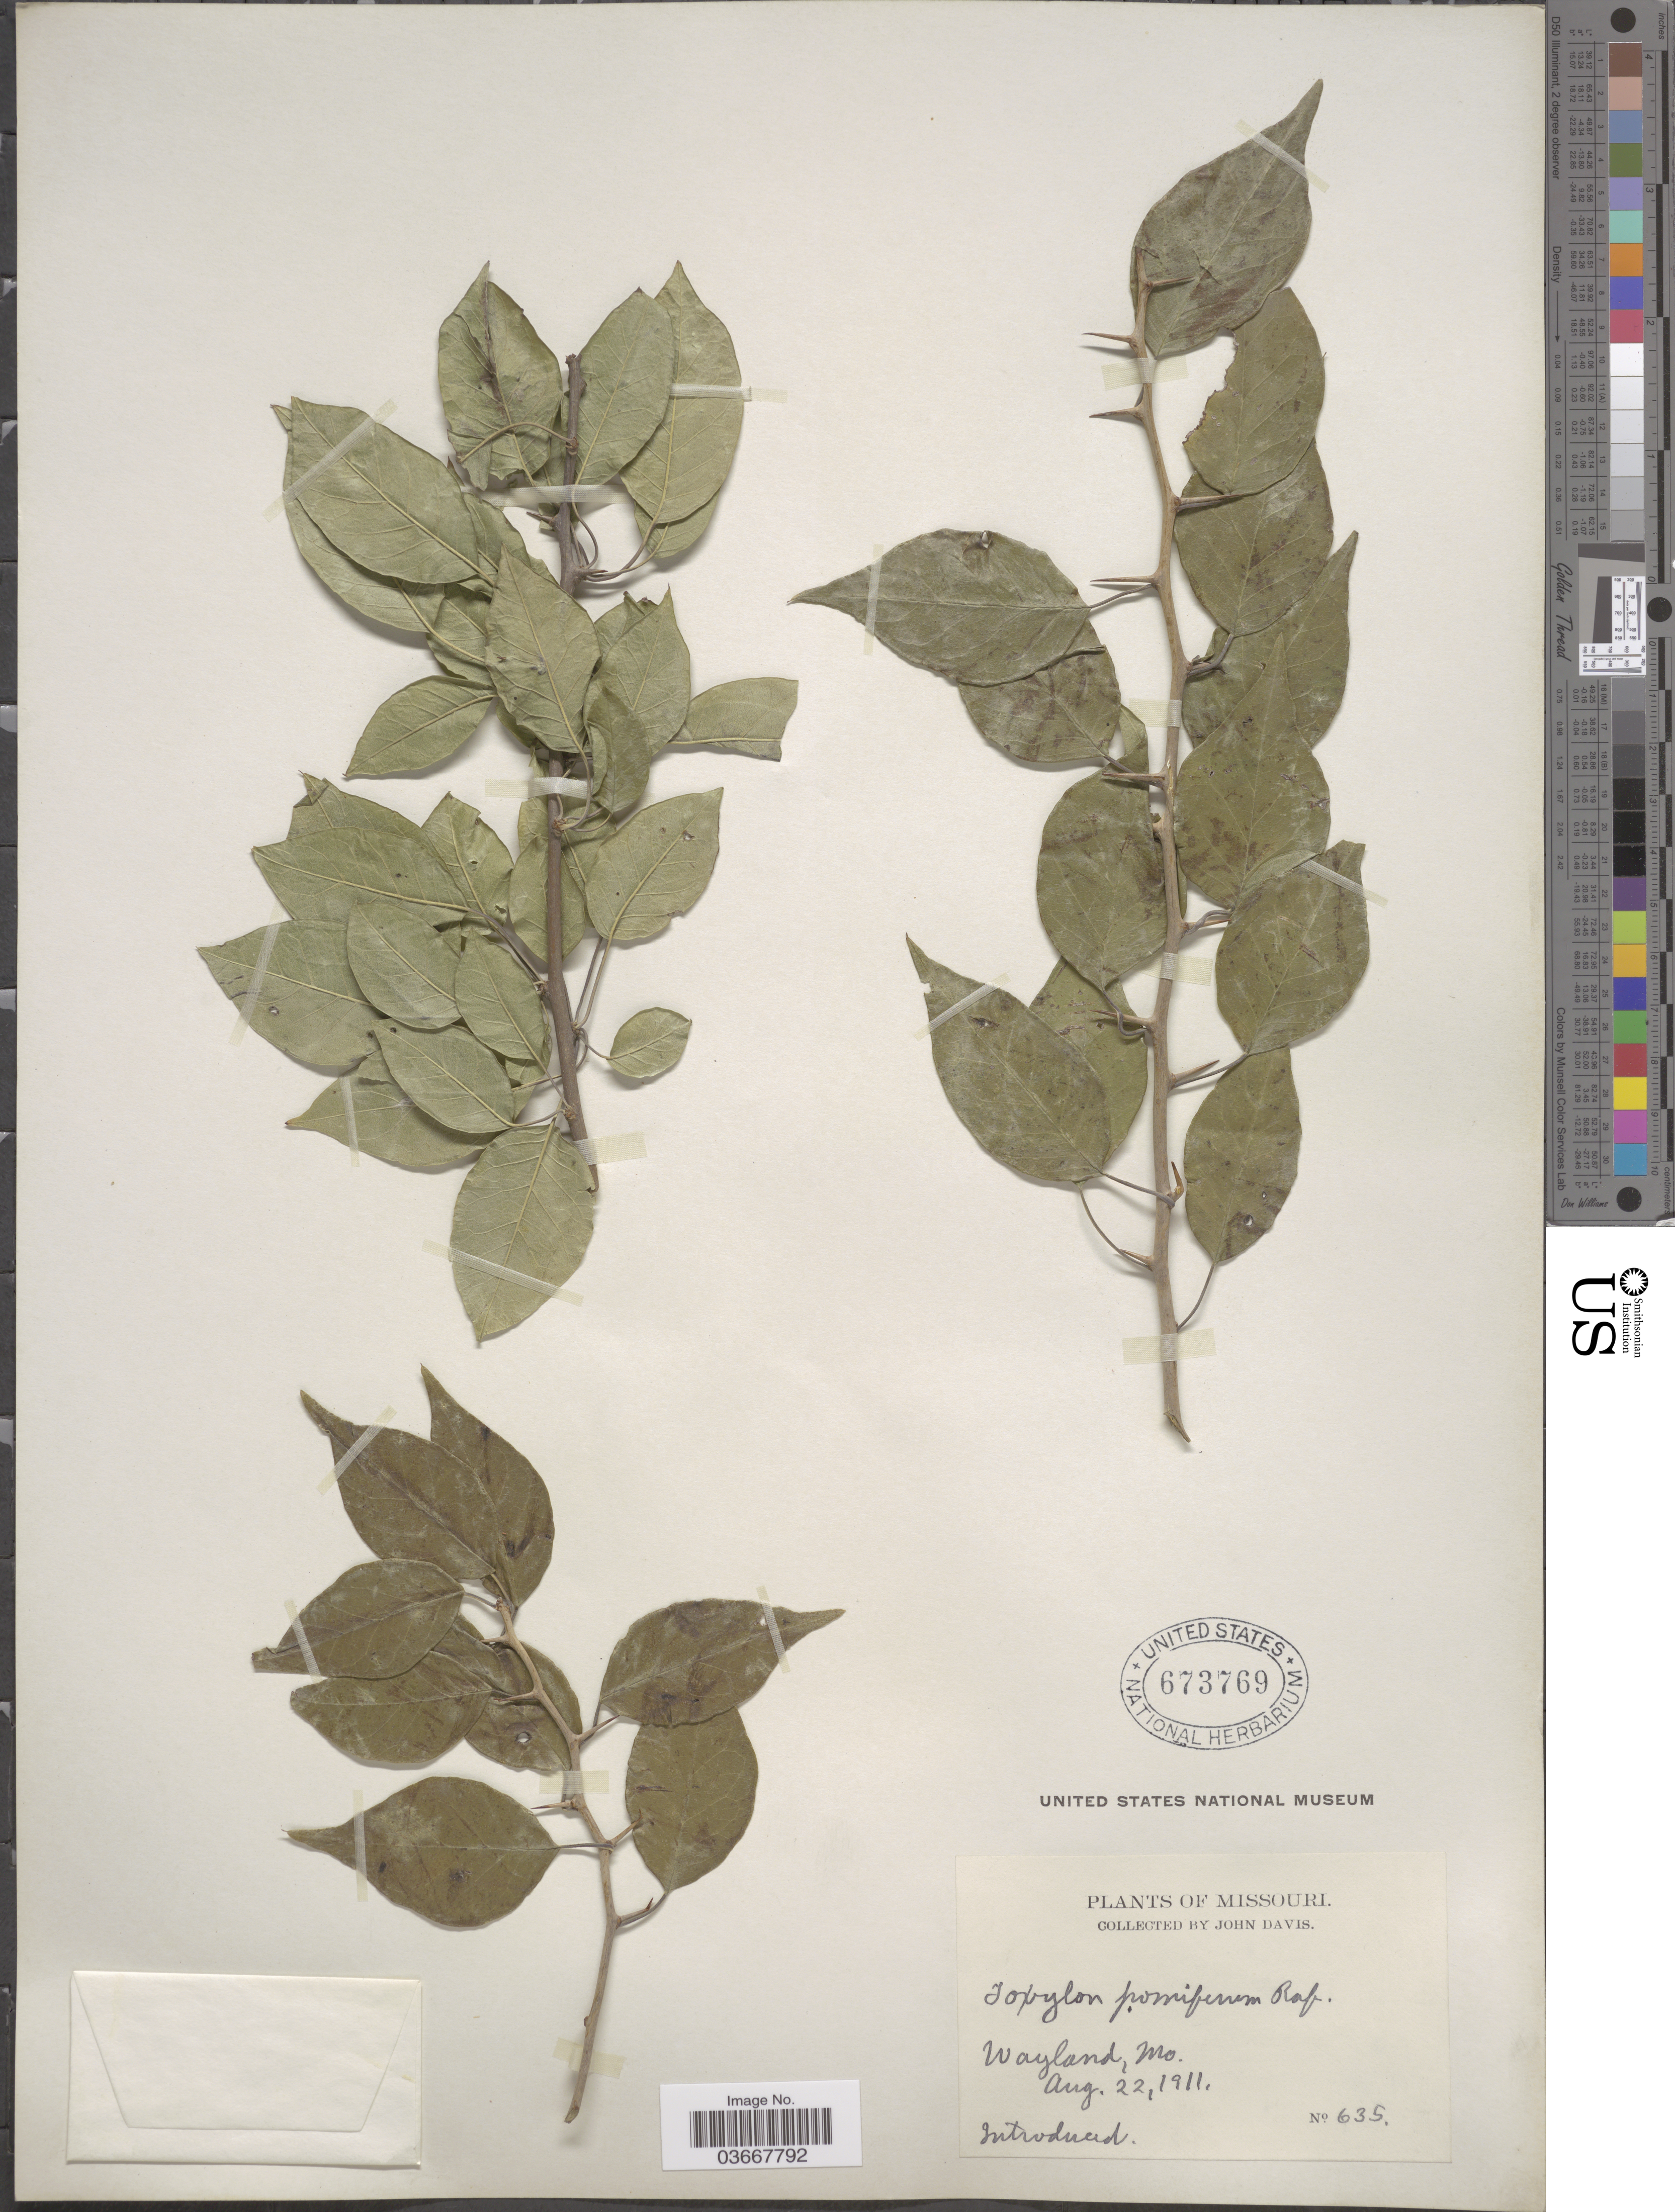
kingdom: Plantae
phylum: Tracheophyta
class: Magnoliopsida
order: Rosales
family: Moraceae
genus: Maclura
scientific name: Maclura pomifera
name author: (Raf.) C.K. Schneid.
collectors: J. Davis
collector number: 635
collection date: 1911-08-22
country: United States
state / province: Missouri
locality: Wayland.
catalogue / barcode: US 673769